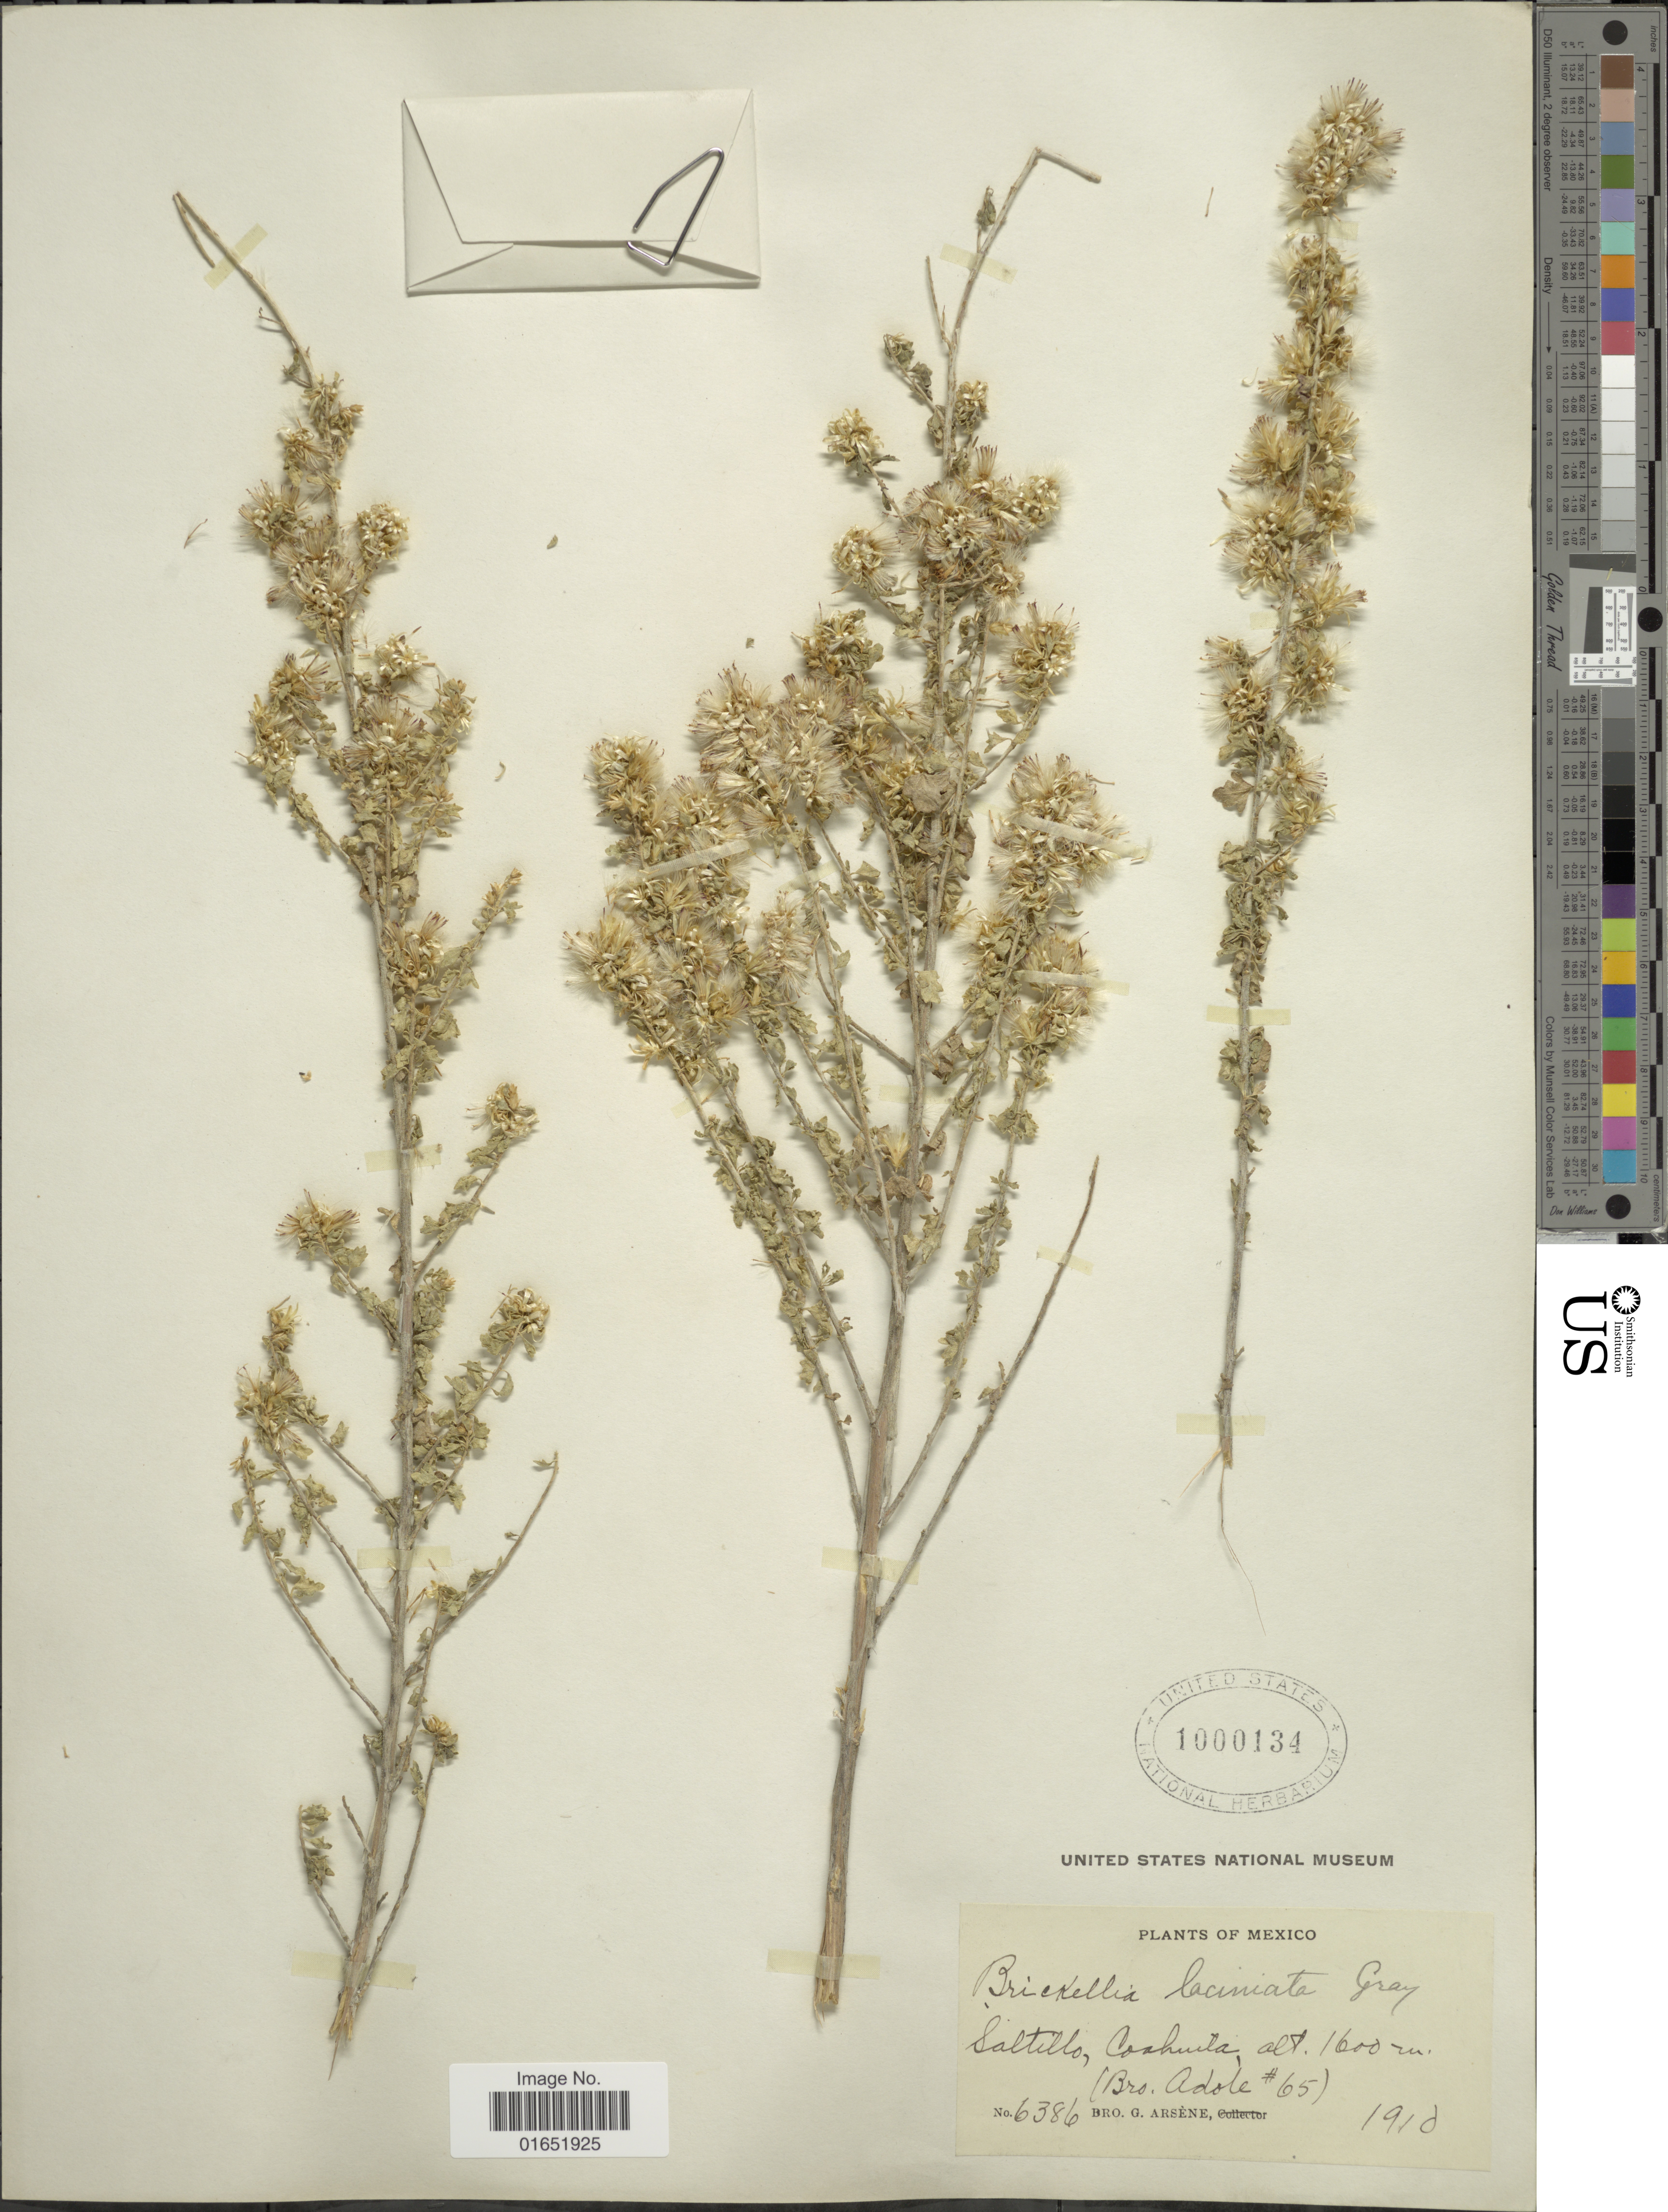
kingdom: Plantae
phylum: Tracheophyta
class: Magnoliopsida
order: Asterales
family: Asteraceae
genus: Brickellia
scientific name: Brickellia laciniata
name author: A. Gray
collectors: Bro. G. Arsène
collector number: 6386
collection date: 1910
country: Mexico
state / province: Coahuila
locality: Saltillo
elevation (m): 1600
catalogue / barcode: US 1000134